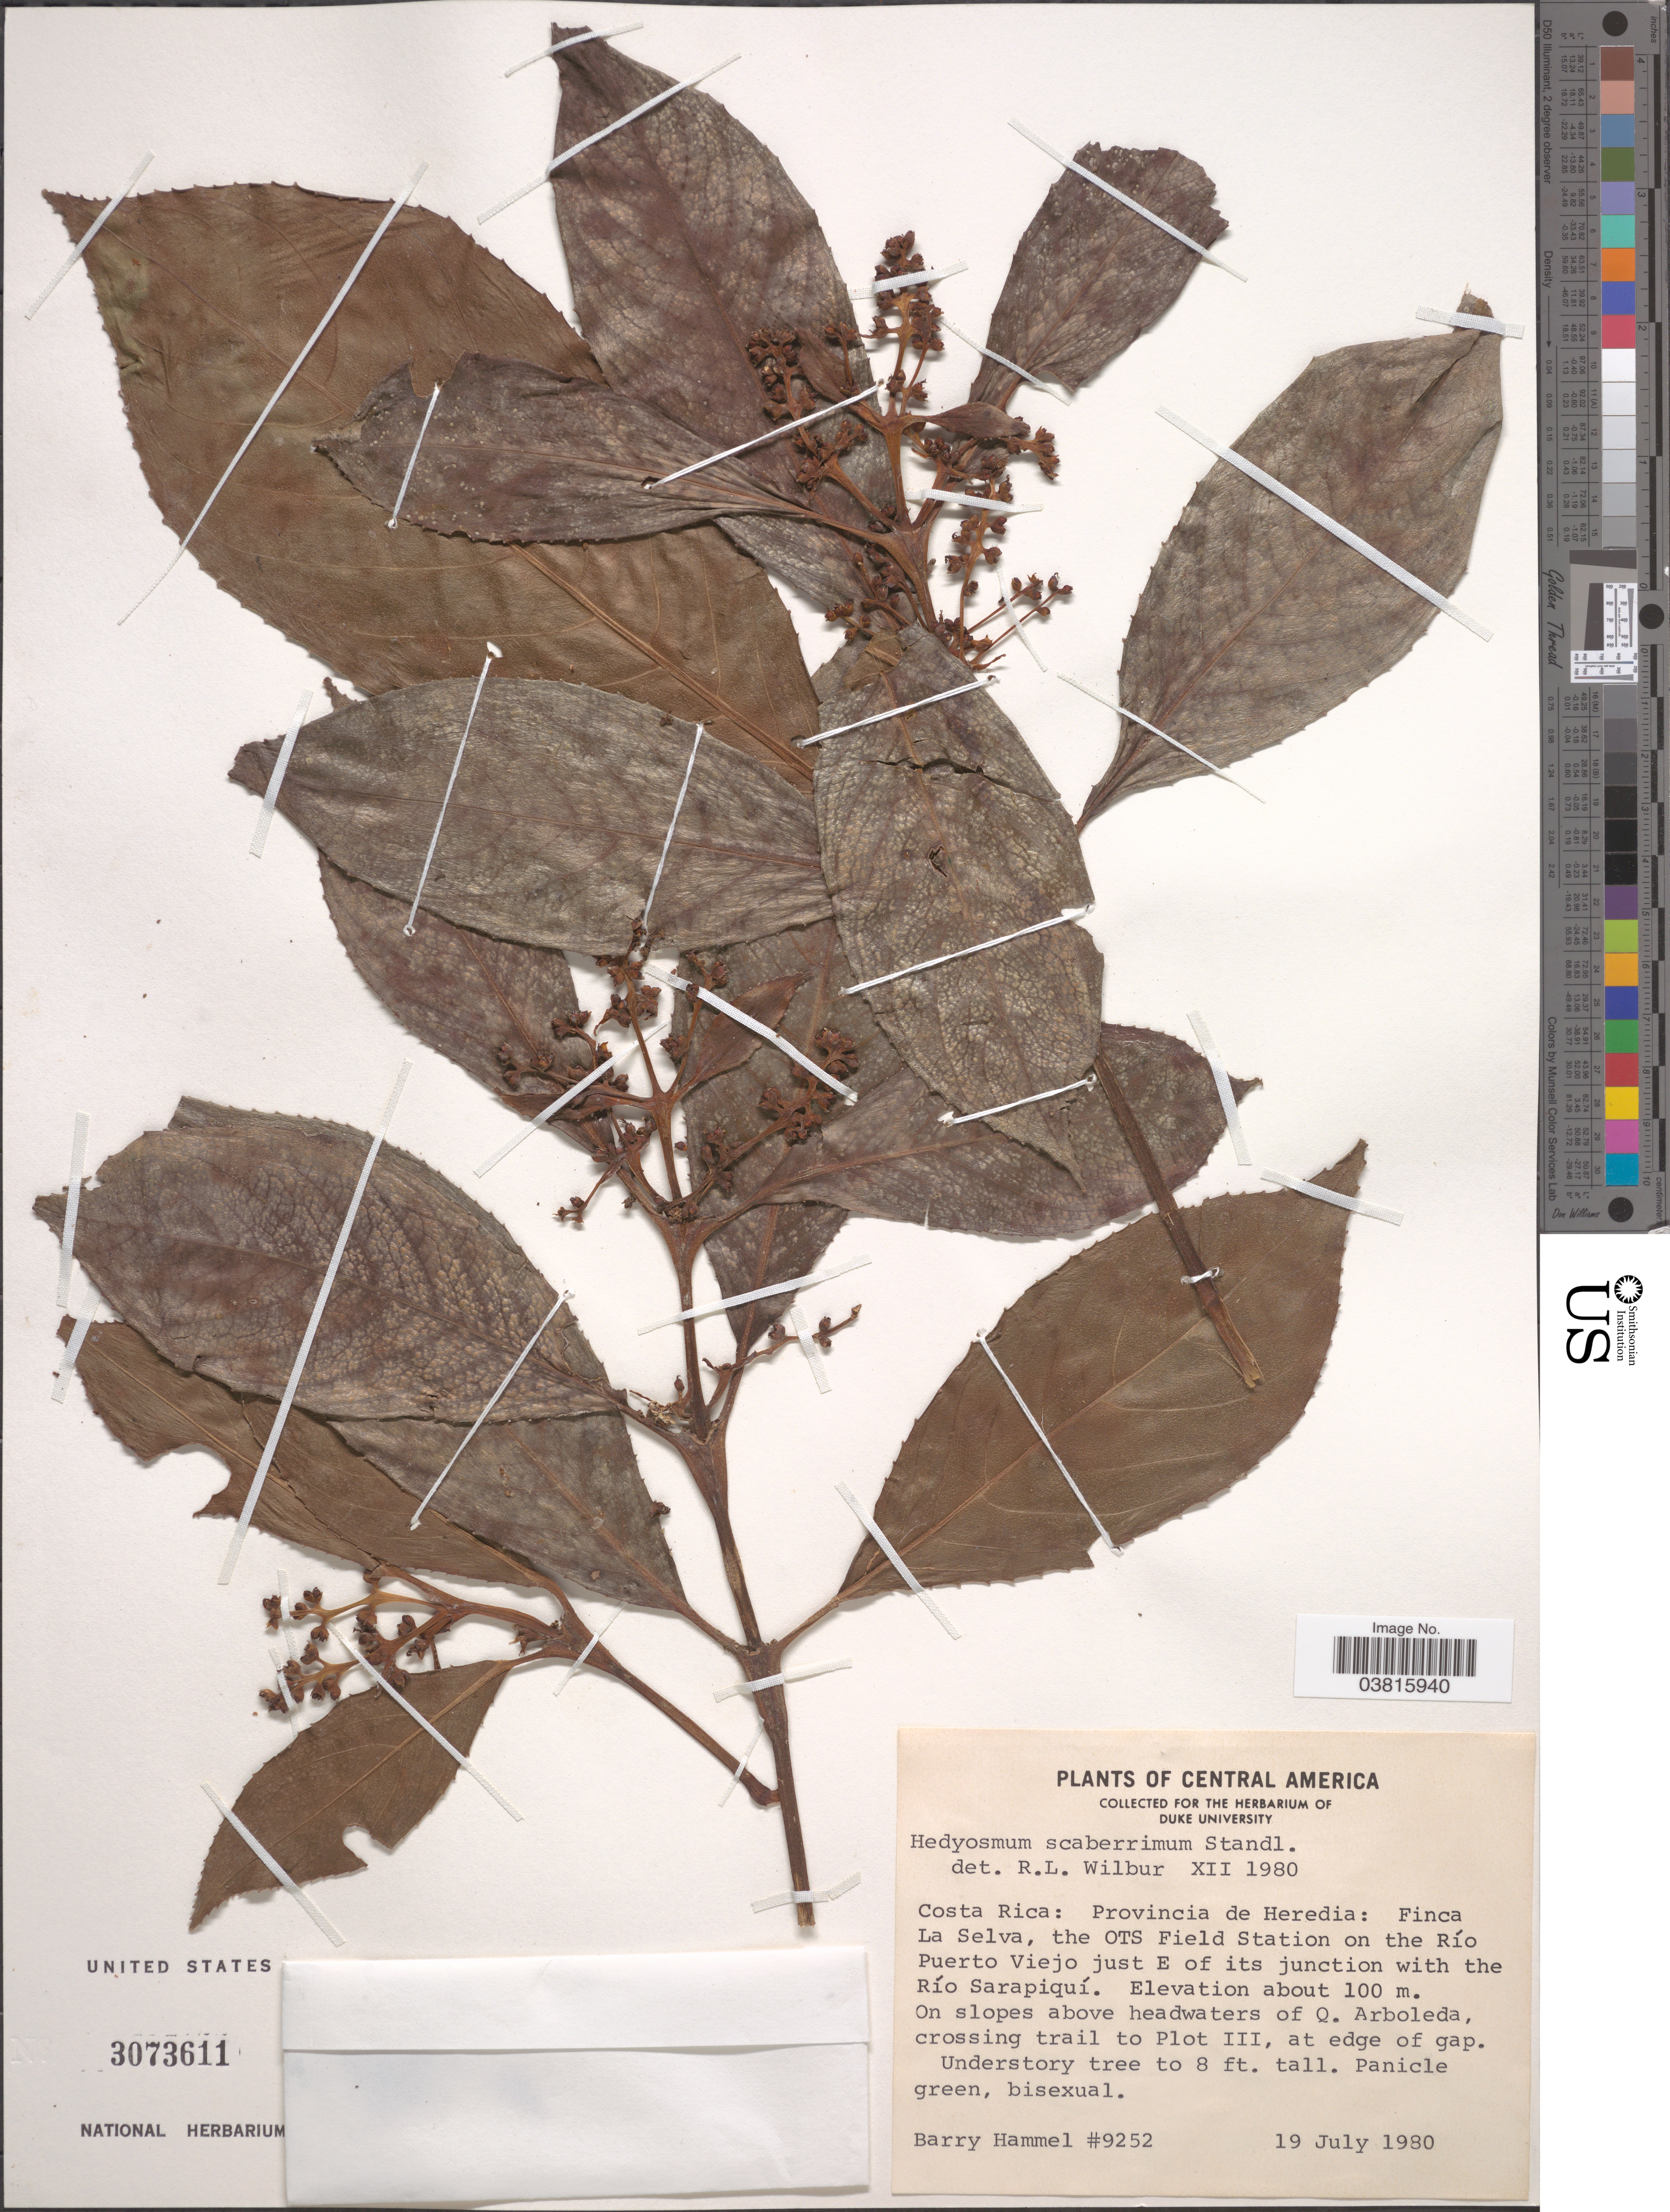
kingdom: Plantae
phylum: Tracheophyta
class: Magnoliopsida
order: Chloranthales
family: Chloranthaceae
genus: Hedyosmum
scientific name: Hedyosmum scaberrimum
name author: Standl.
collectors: B. Hammel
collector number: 9252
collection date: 1980-07-19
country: Costa Rica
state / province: Heredia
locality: Finca La Selva, the OTS Field Station on the Río Puerto Viejo just E of its junction with the Río Sarapiquí. On slopes above headwaters of Q. Arboleda, crossing trail to Plot III, at edge of gap.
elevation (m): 100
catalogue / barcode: US 3073611